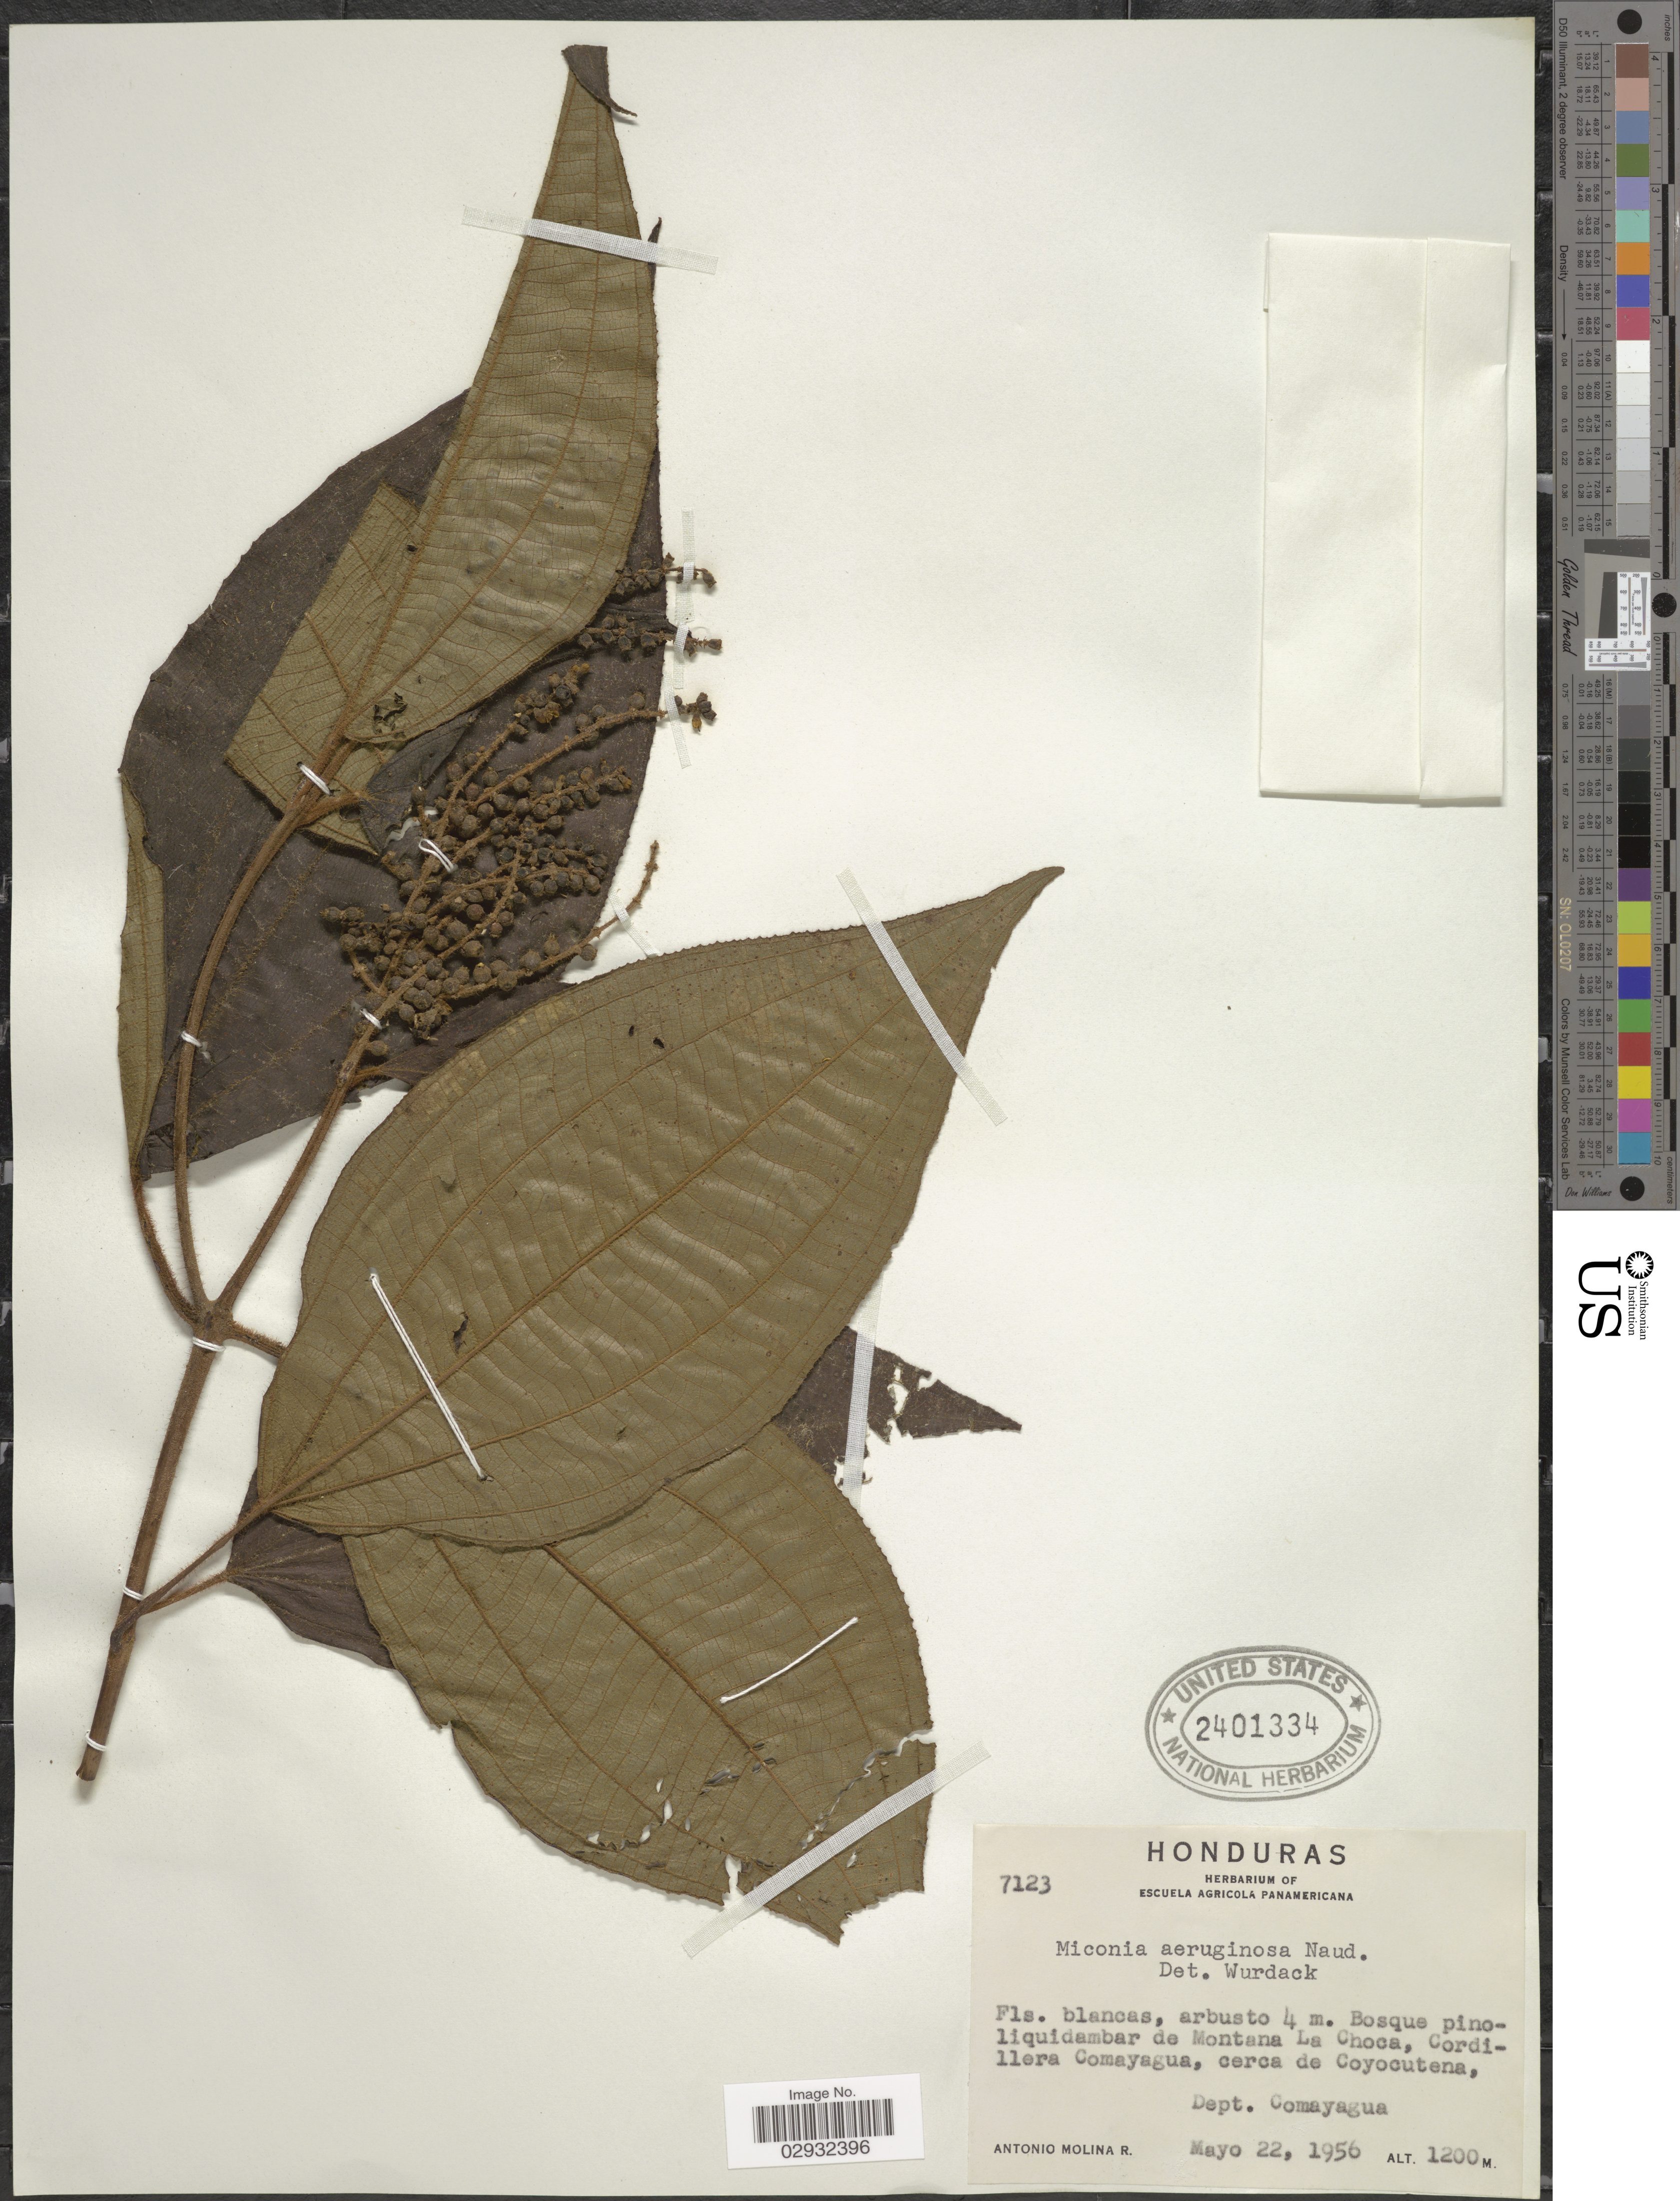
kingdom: Plantae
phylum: Tracheophyta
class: Magnoliopsida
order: Myrtales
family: Melastomataceae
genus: Miconia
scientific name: Miconia desmantha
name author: Benth.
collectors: A. Molina R.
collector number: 7123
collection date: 1956-05-22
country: Honduras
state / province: Comayagua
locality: Bosque pino-liquidambar de Montana La Choca, Cordillera Comayagua, cerca de Coyocutena, Dept. Comayagua.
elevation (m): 1200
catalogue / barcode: US 2401334